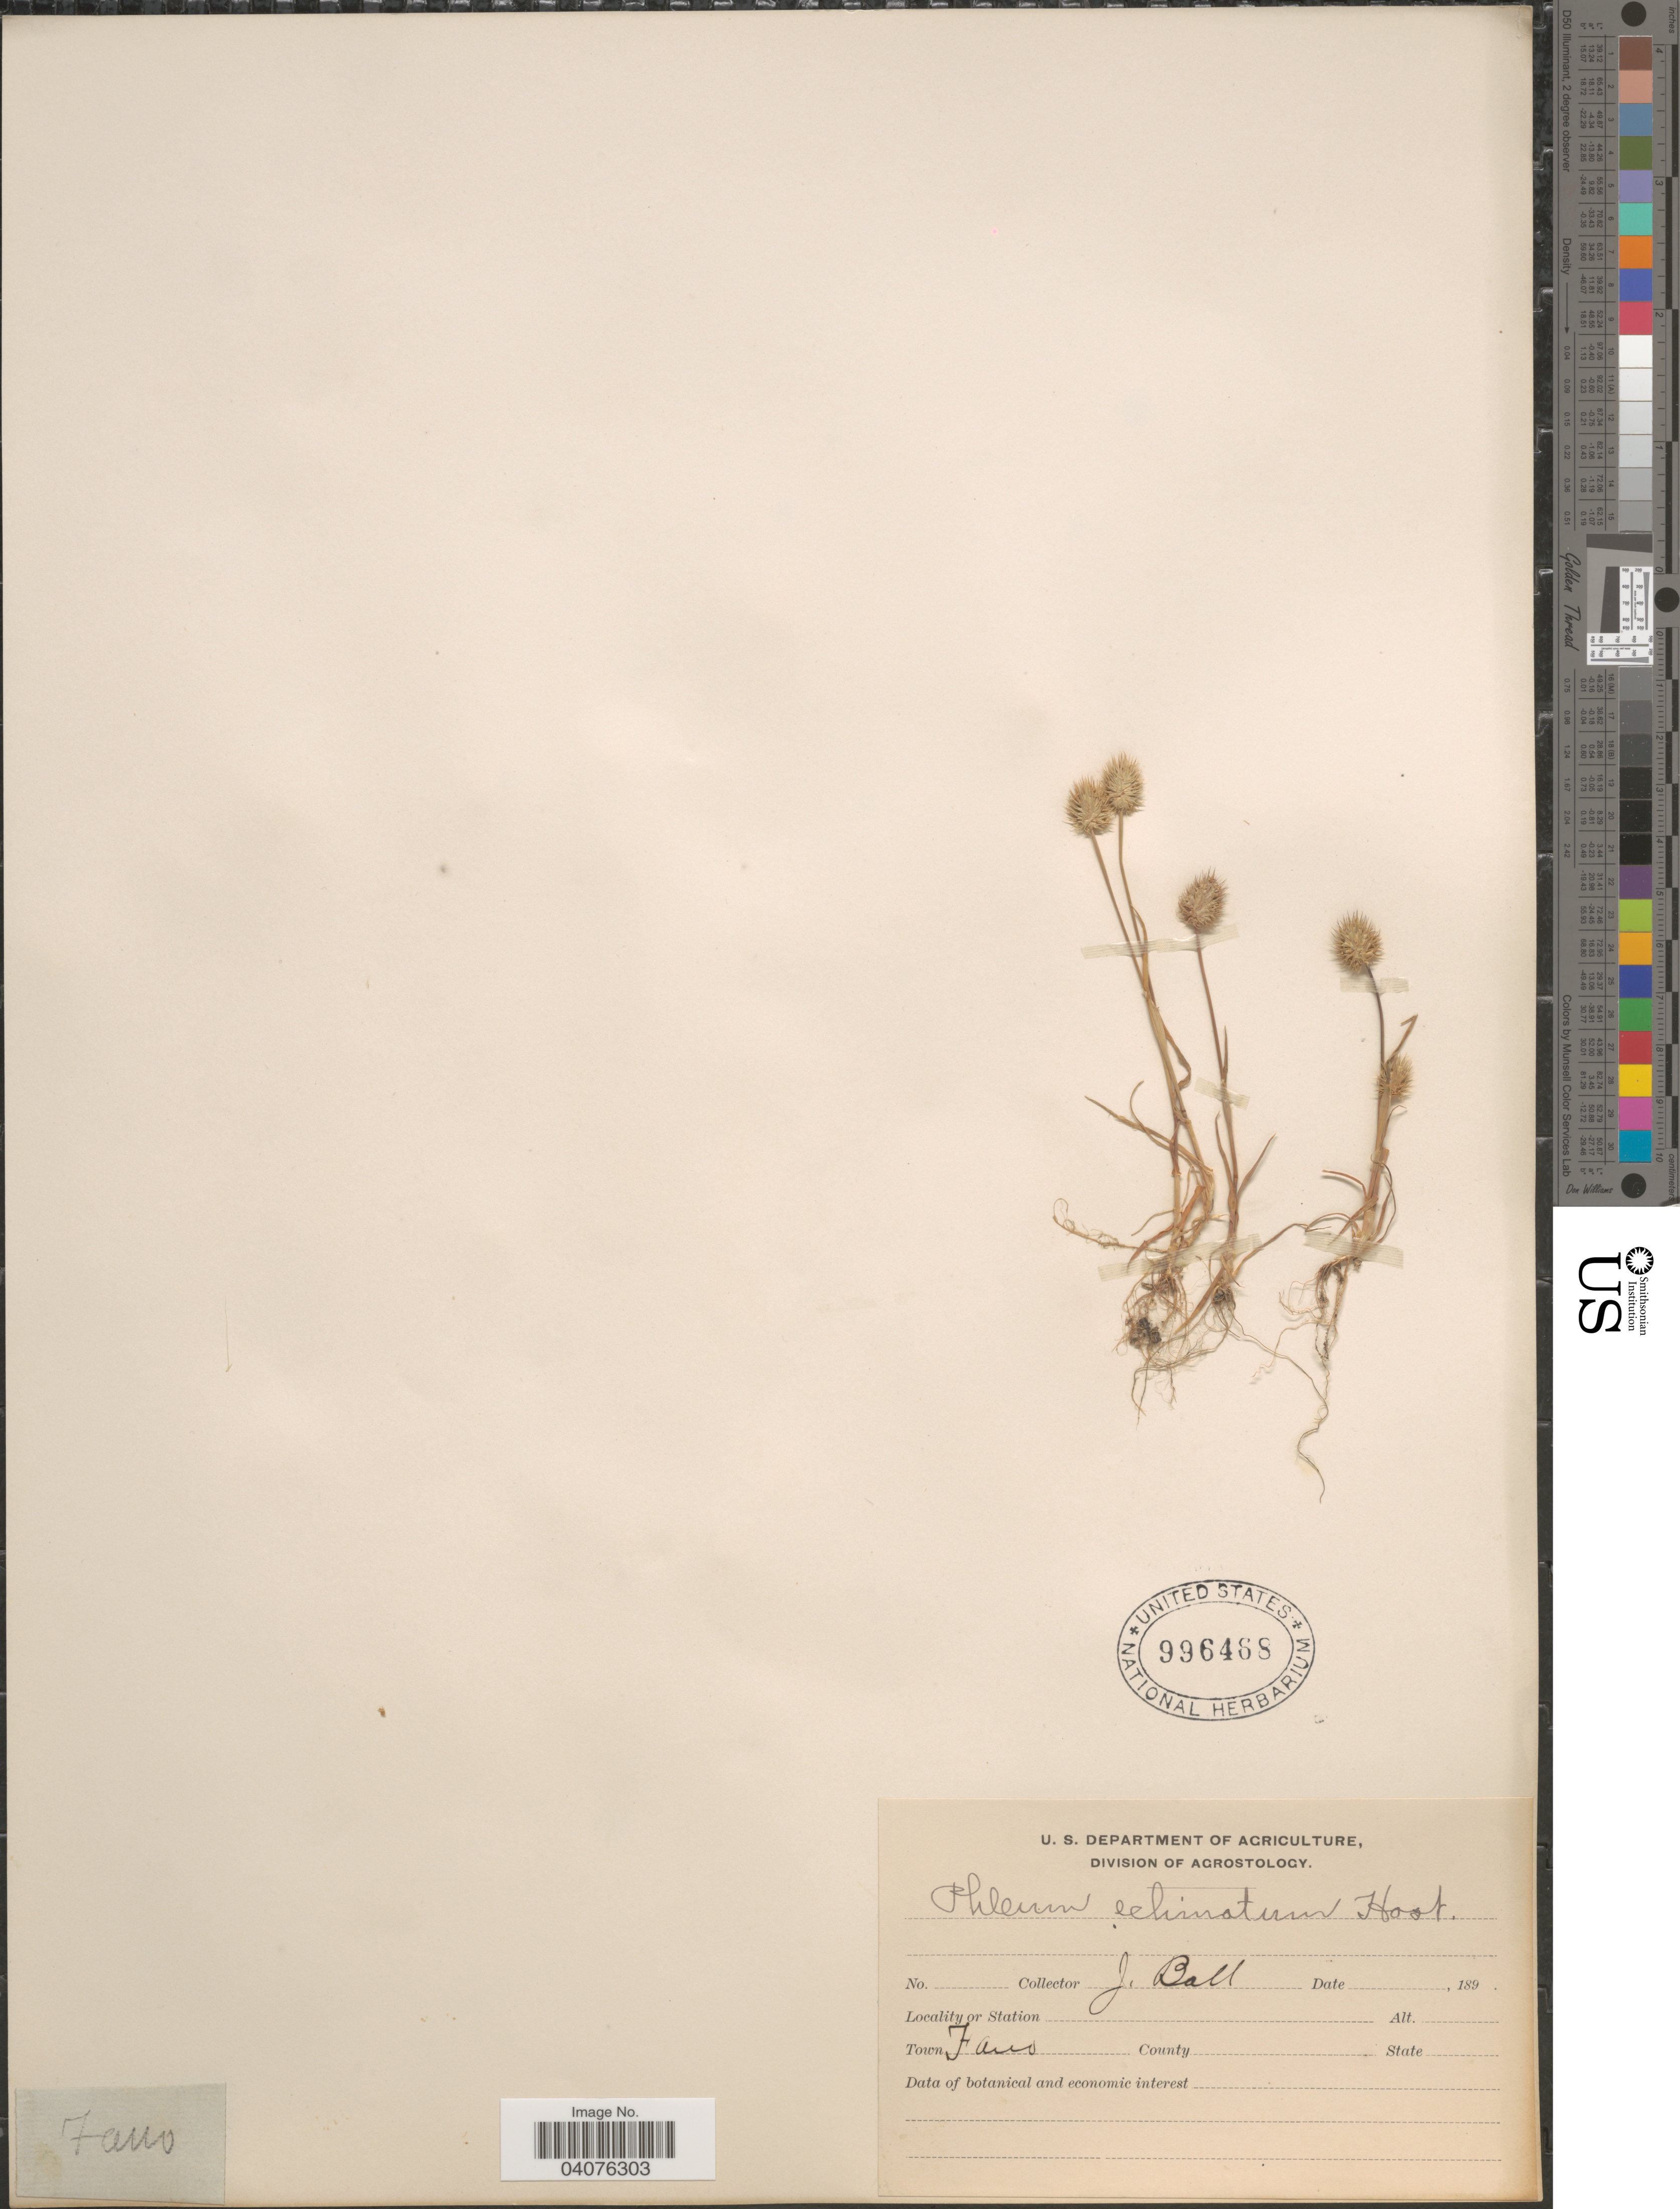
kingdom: Plantae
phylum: Tracheophyta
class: Liliopsida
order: Poales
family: Poaceae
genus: Phleum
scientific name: Phleum echinatum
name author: Host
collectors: J. Ball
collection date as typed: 189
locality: Town Fano.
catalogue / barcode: US 996468